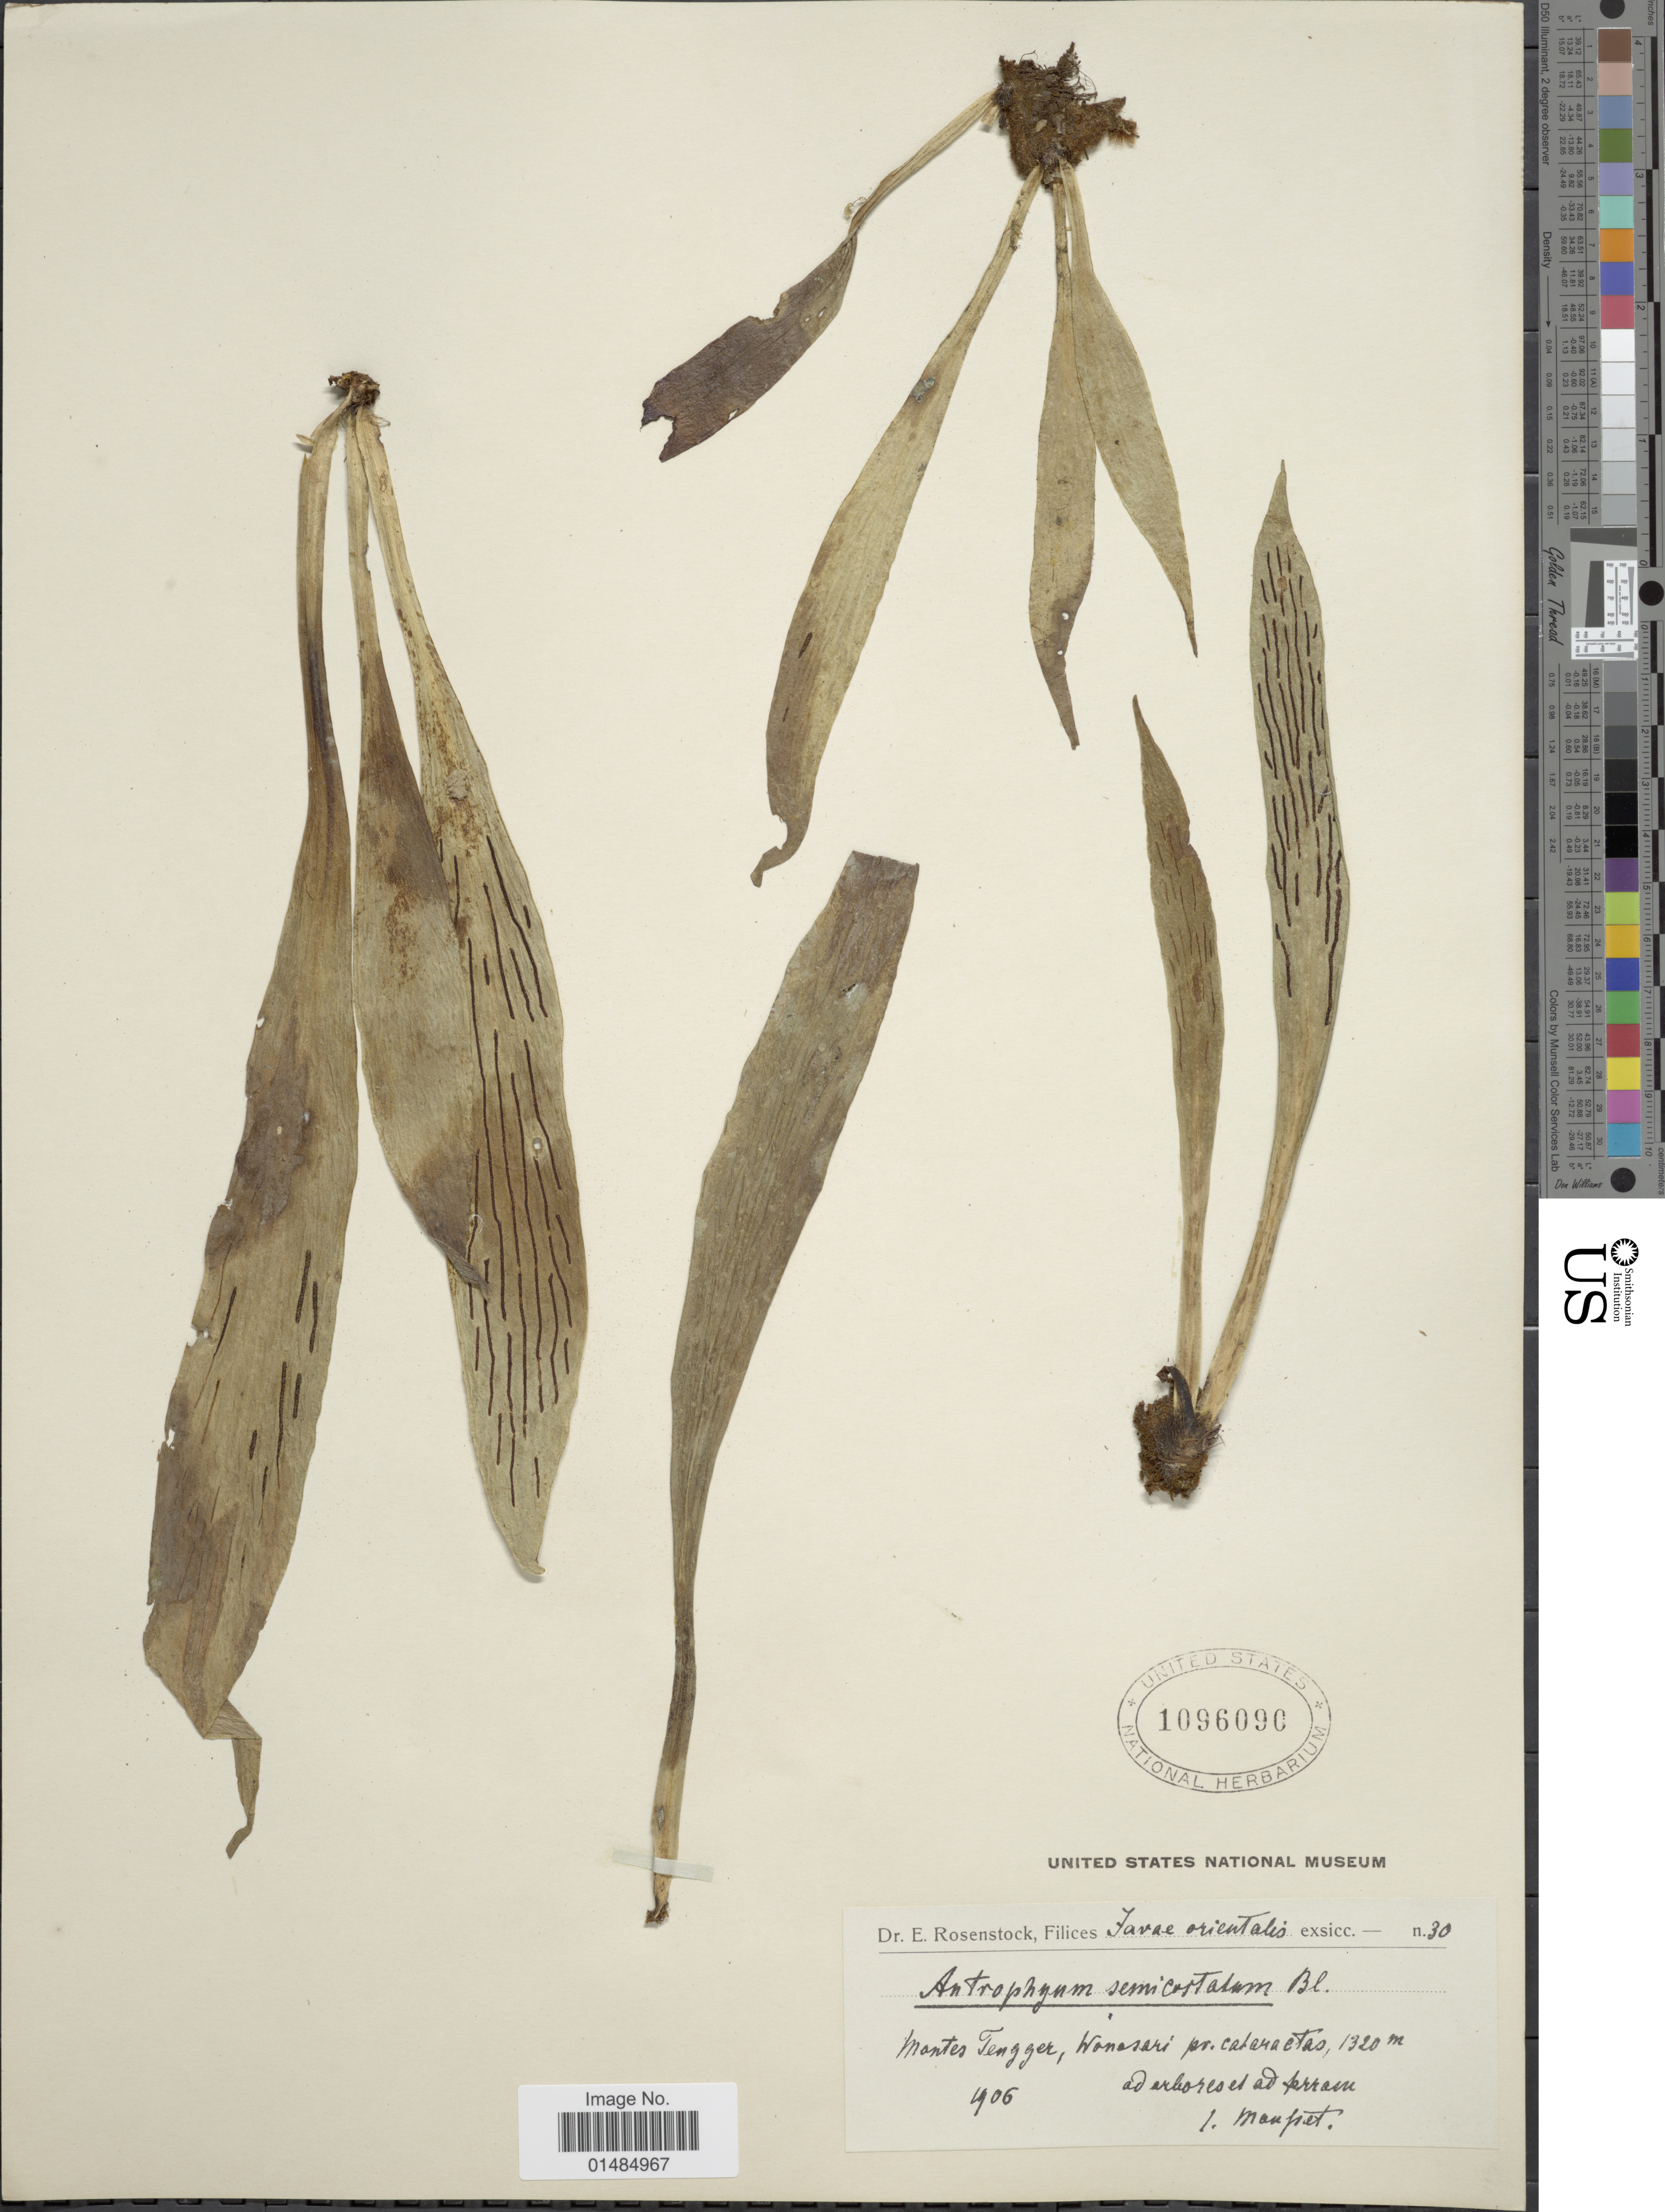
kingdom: Plantae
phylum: Tracheophyta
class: Polypodiopsida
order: Polypodiales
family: Pteridaceae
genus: Antrophyum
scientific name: Antrophyum semicostatum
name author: Blume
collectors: Mousset, --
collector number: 30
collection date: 1906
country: Indonesia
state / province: Java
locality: Montes Tengger, Wonosari pr. cataractas, ad arbores et ad terram.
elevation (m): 1320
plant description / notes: Corrected "Wonasari pr. Cataraetas, ad arbores ad terrasu" to Wonosari pr. cataractas, ad arbores et ad terram.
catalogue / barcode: US 1096090